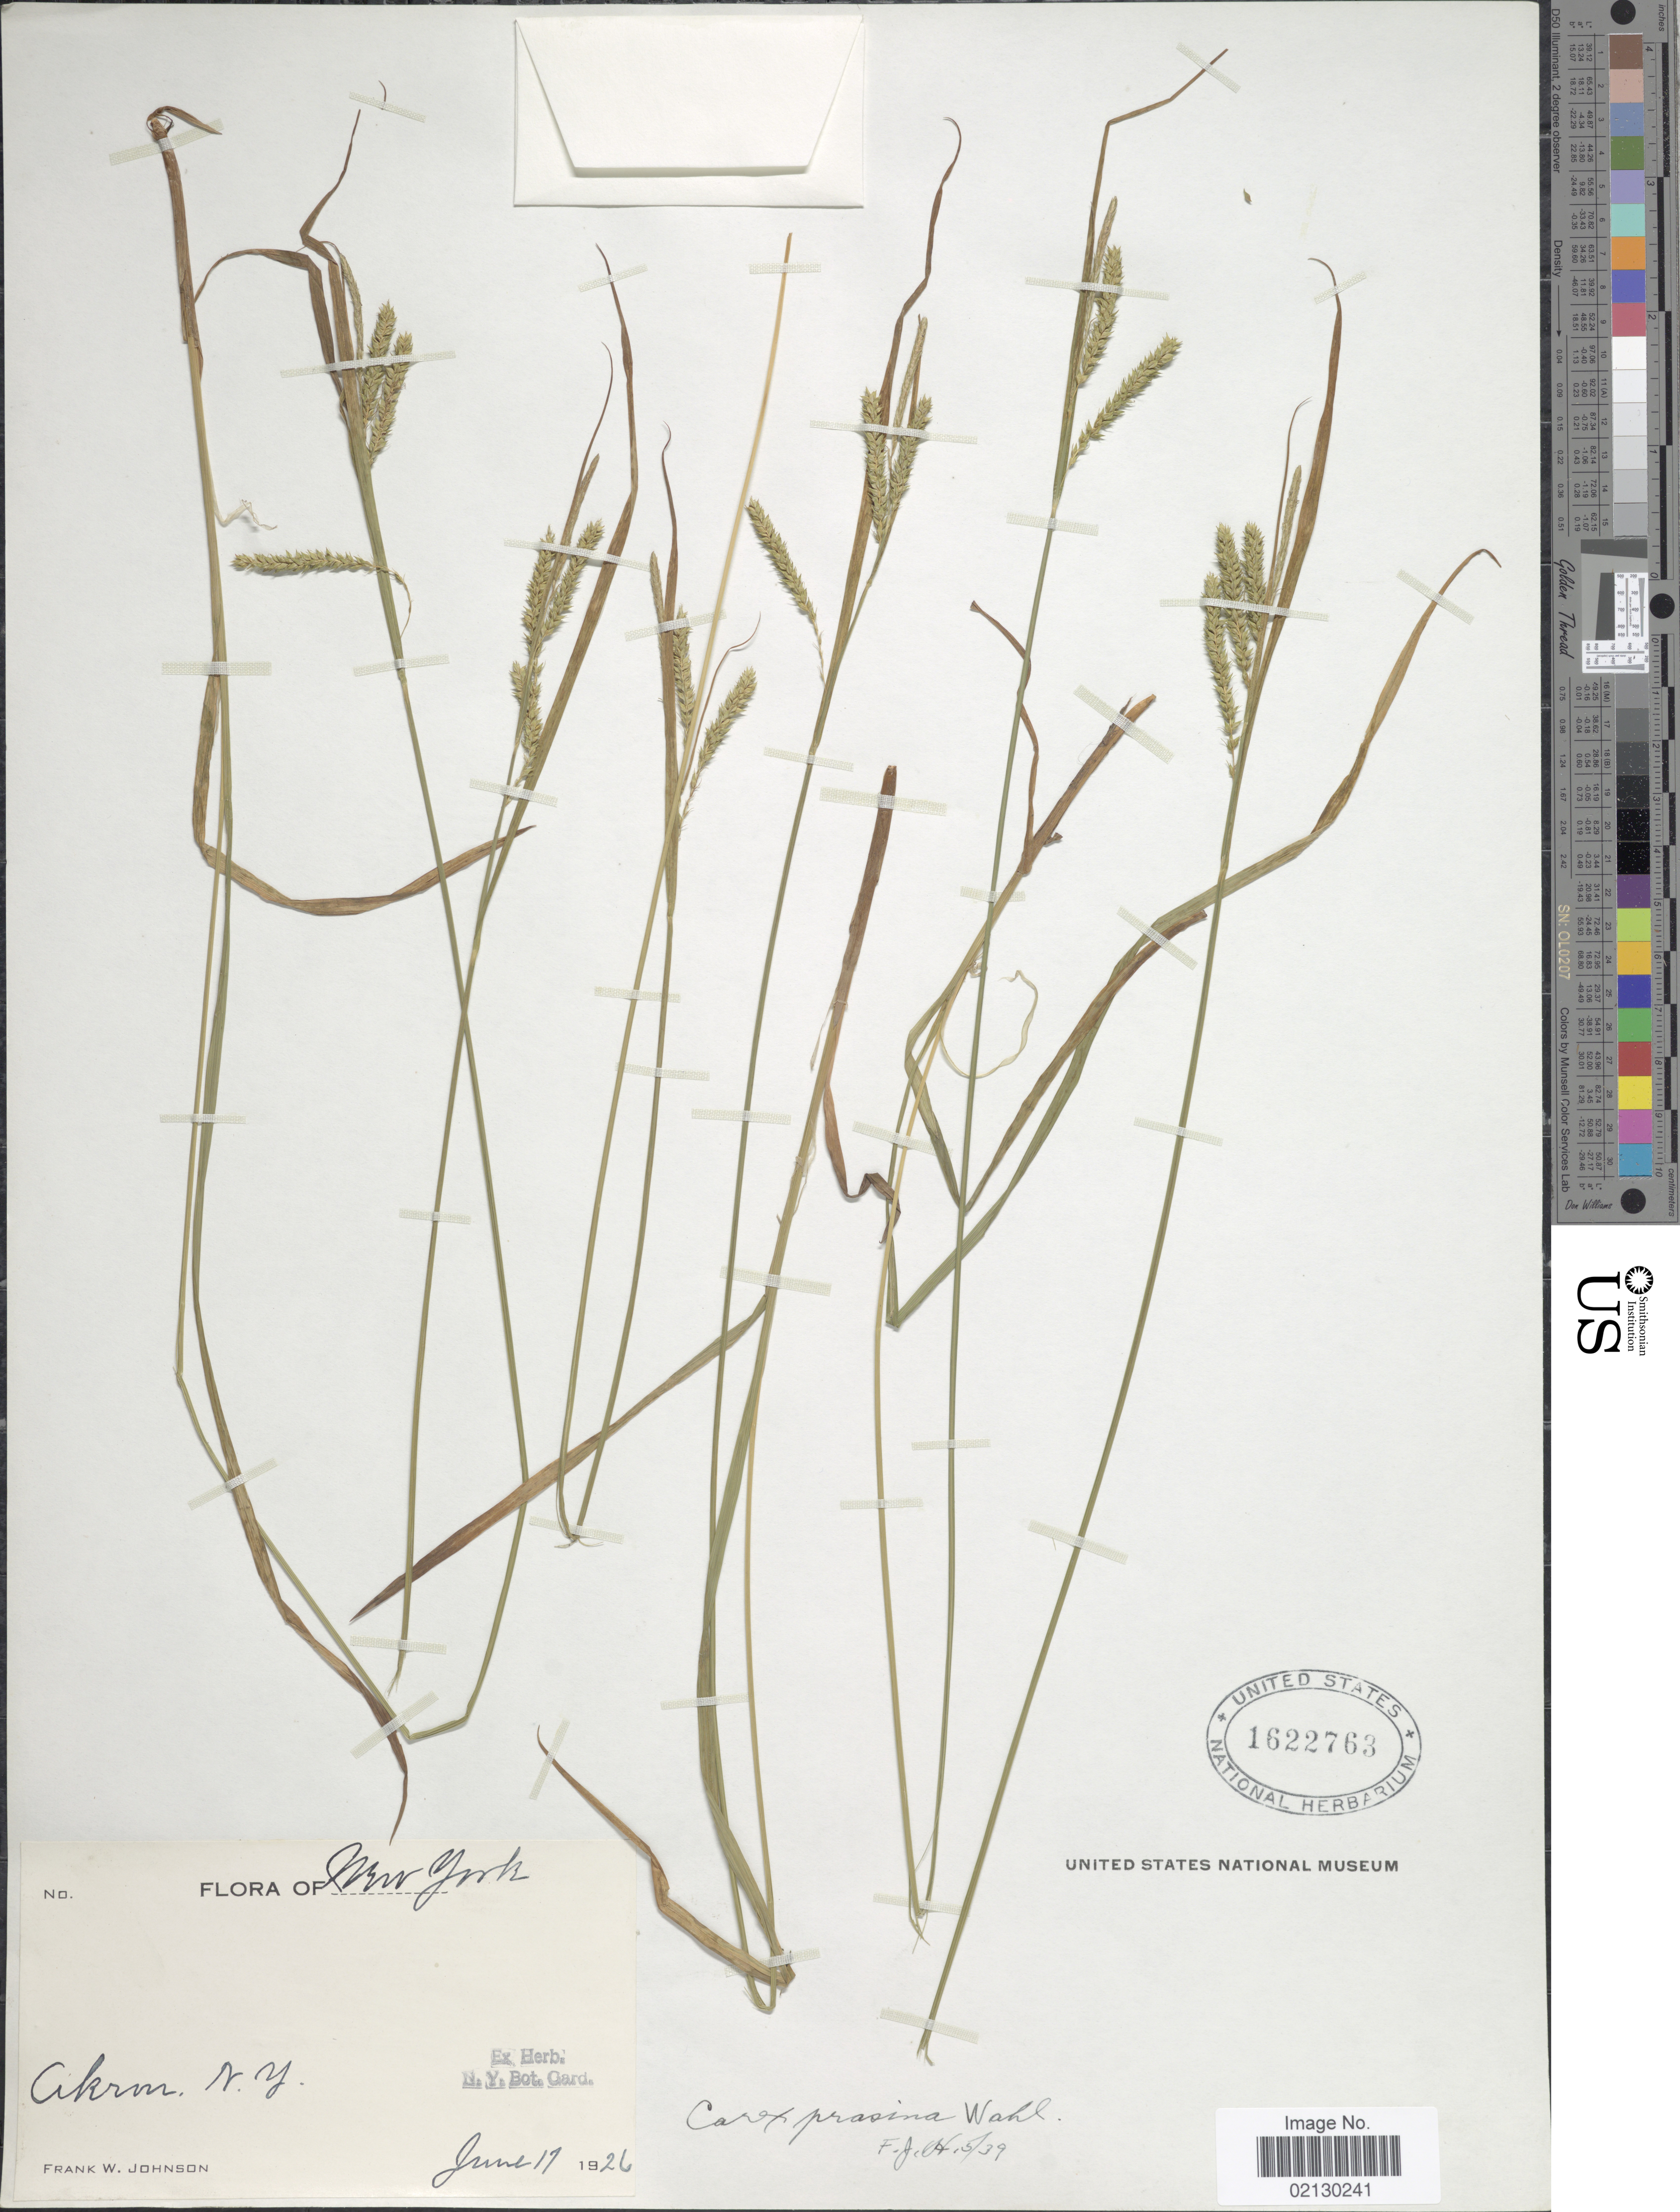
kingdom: Plantae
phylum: Tracheophyta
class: Liliopsida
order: Poales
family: Cyperaceae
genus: Carex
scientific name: Carex prasina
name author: Wahlenb.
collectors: F. W. Johnson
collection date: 1926-06-17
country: United States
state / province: New York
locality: Akron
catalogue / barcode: US 1622763